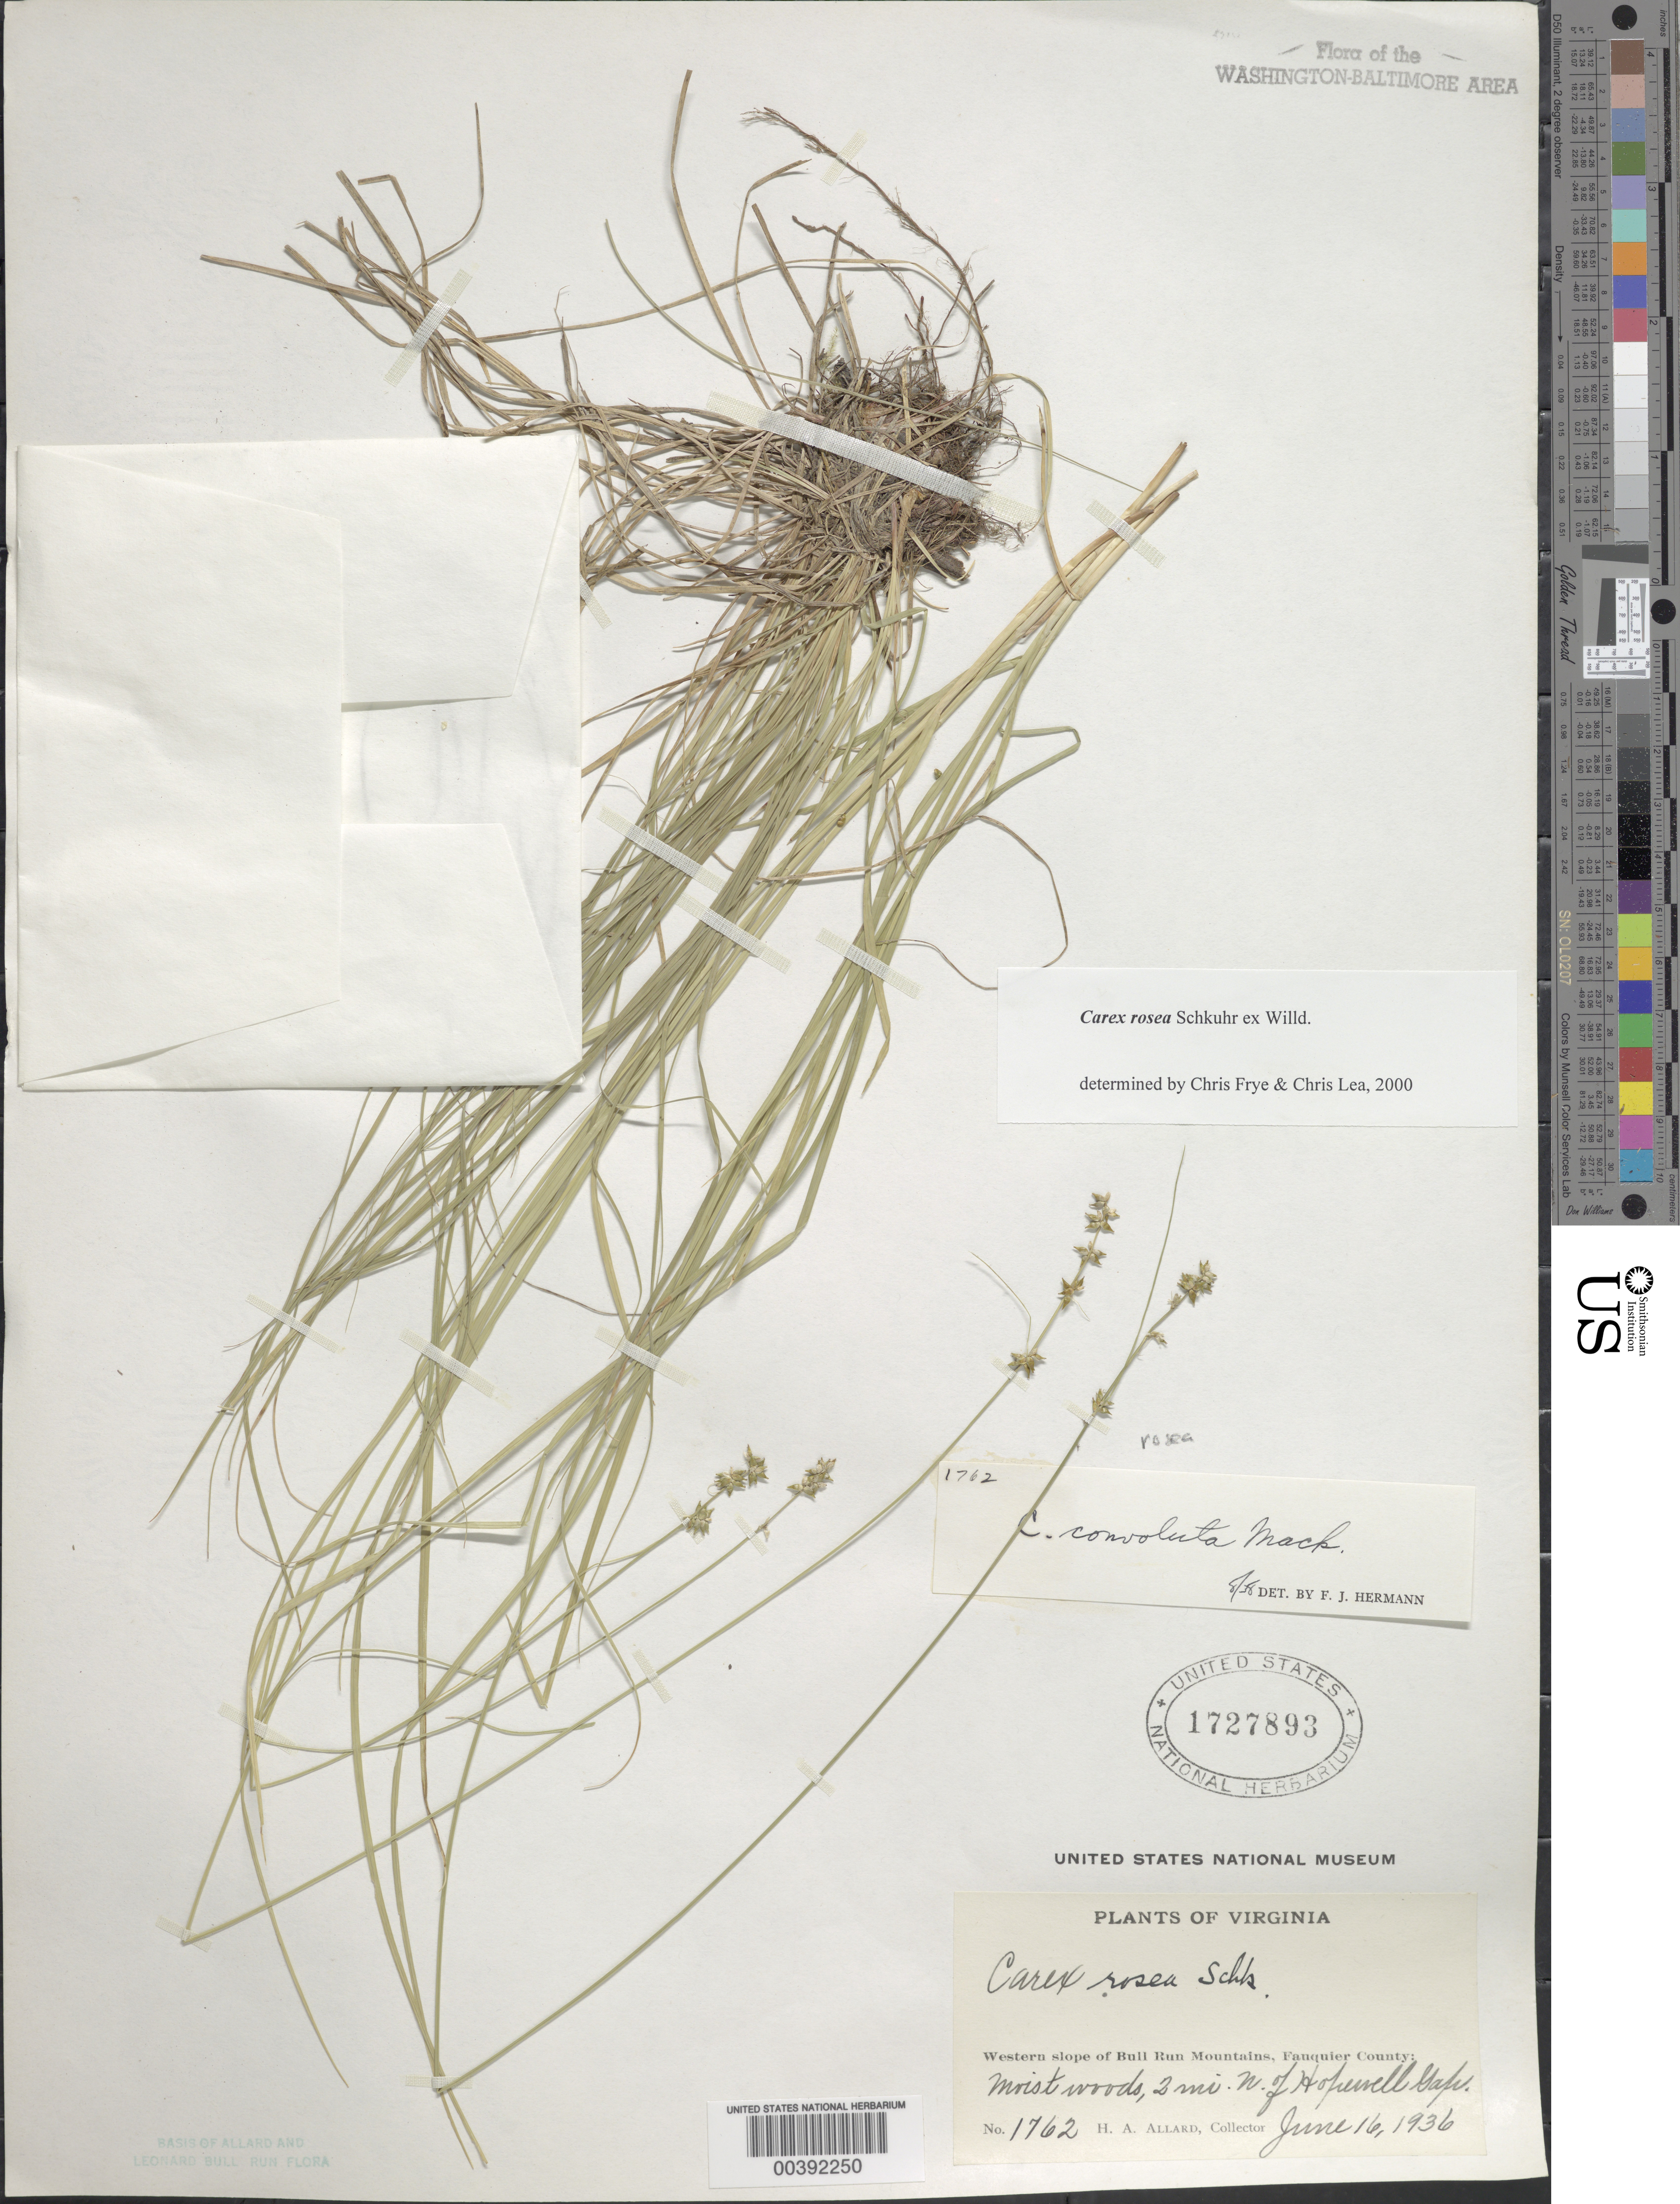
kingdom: Plantae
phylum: Tracheophyta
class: Liliopsida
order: Poales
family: Cyperaceae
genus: Carex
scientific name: Carex rosea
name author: Willd.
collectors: H. A. Allard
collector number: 1762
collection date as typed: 16 Jun 1936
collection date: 1936-06-16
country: United States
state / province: Virginia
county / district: Fauquier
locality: North of Hopewell Gap Bull Run Mts.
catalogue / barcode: US 1727893